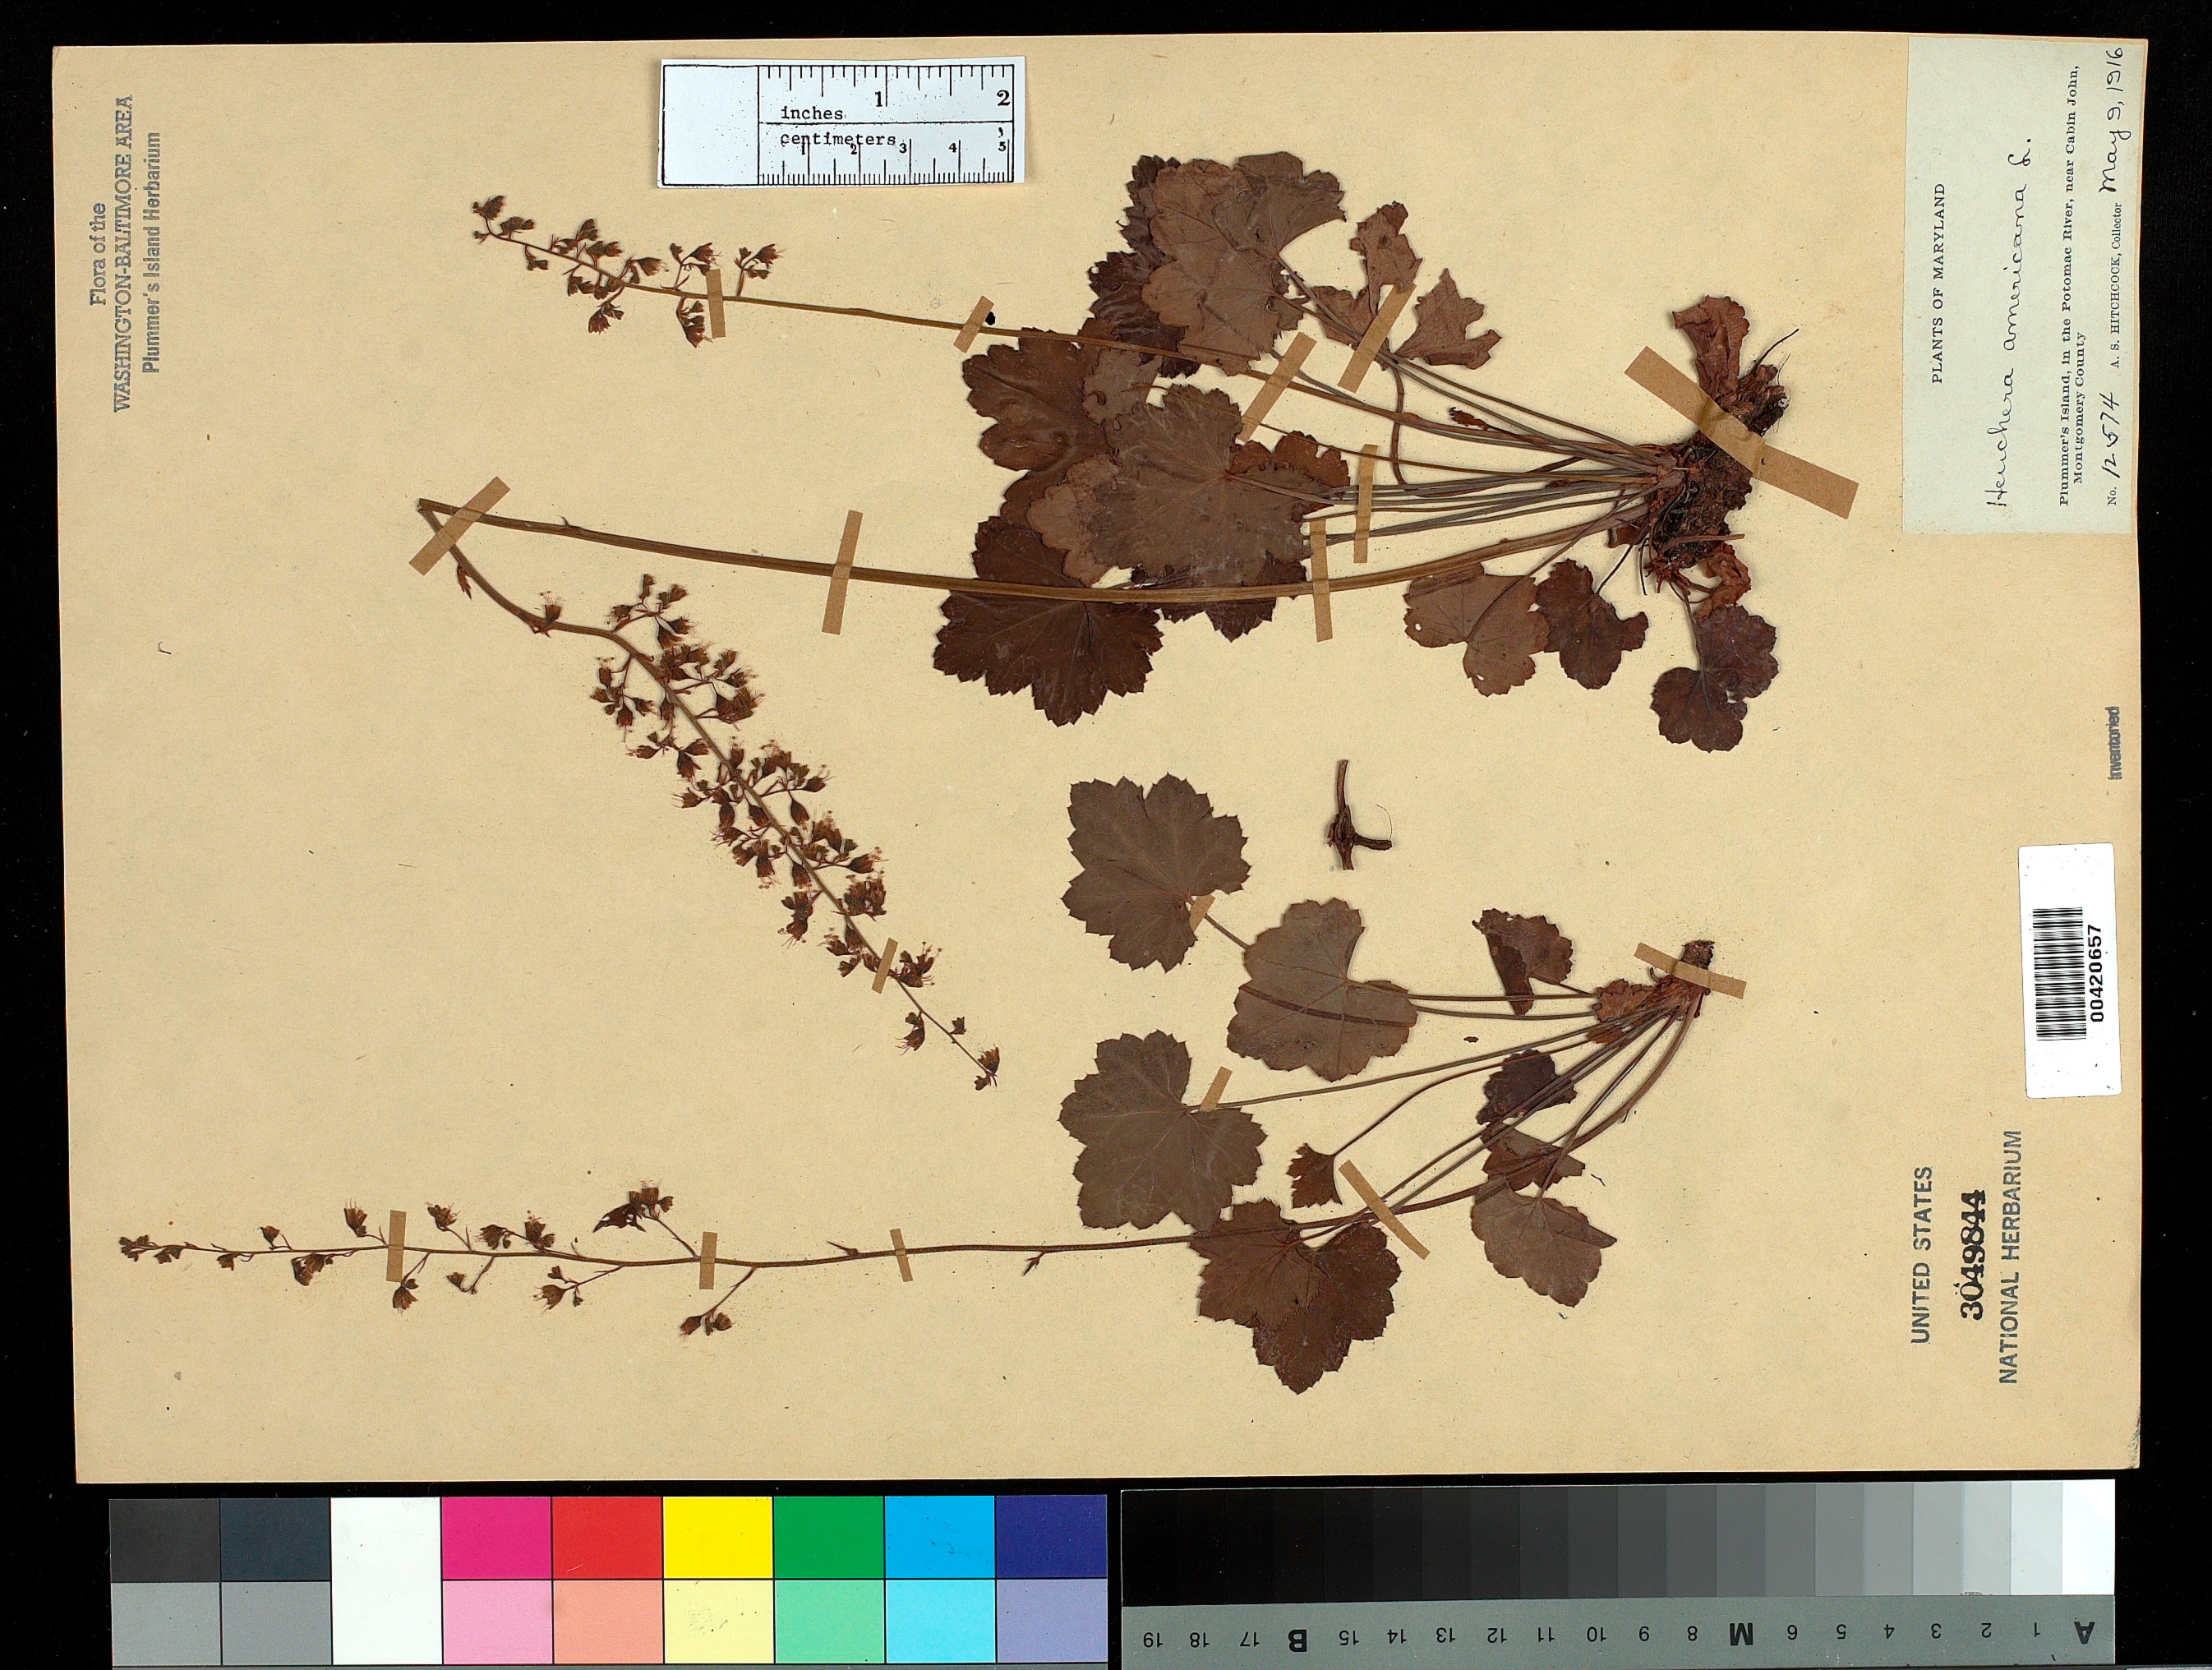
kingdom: Plantae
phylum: Tracheophyta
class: Magnoliopsida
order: Saxifragales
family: Saxifragaceae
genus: Heuchera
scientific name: Heuchera americana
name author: L.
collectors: A. S. Hitchcock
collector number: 12574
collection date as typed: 09 May 1916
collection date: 1916-05-09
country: United States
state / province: Maryland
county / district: Montgomery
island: Plummers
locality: Plummer's Island C. & O. Canal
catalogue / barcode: US 3049844